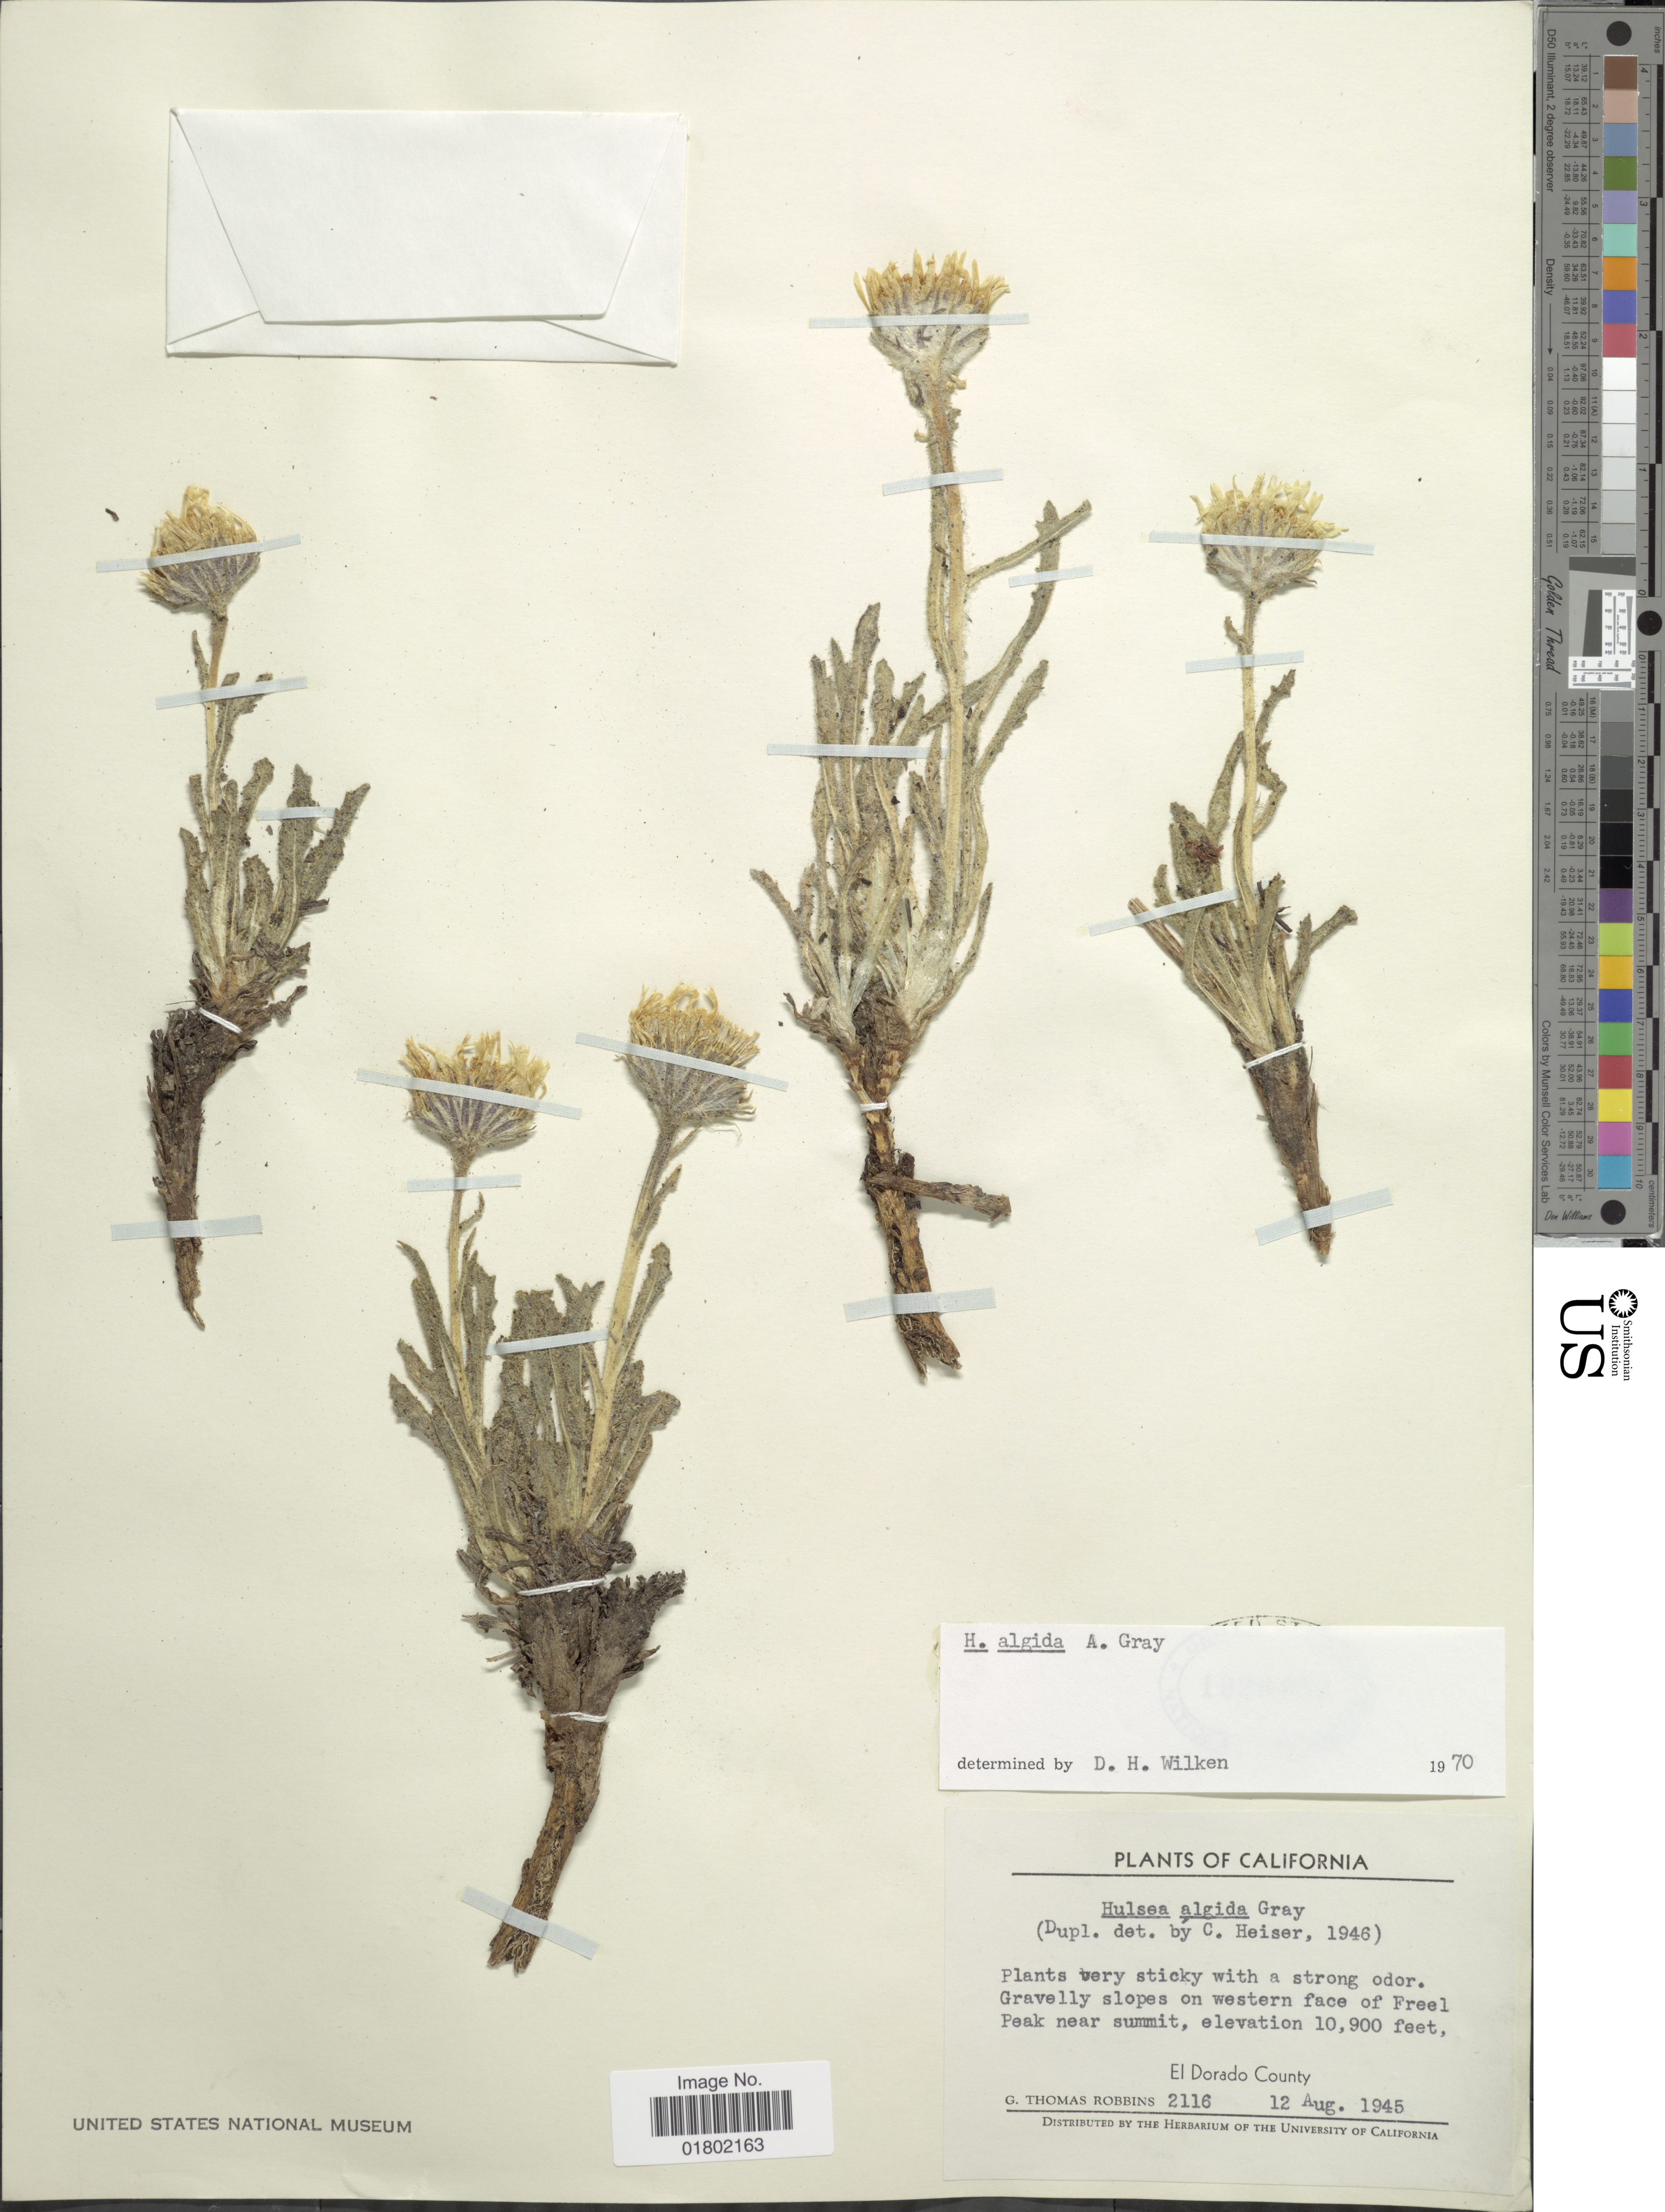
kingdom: Plantae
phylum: Tracheophyta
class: Magnoliopsida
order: Asterales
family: Asteraceae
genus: Hulsea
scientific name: Hulsea algida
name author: A. Gray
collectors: G. T. Robbins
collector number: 2116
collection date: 1945-08-12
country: United States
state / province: California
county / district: El Dorado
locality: On Western face of Free1 Peak near summit, El Dorado County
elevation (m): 3322